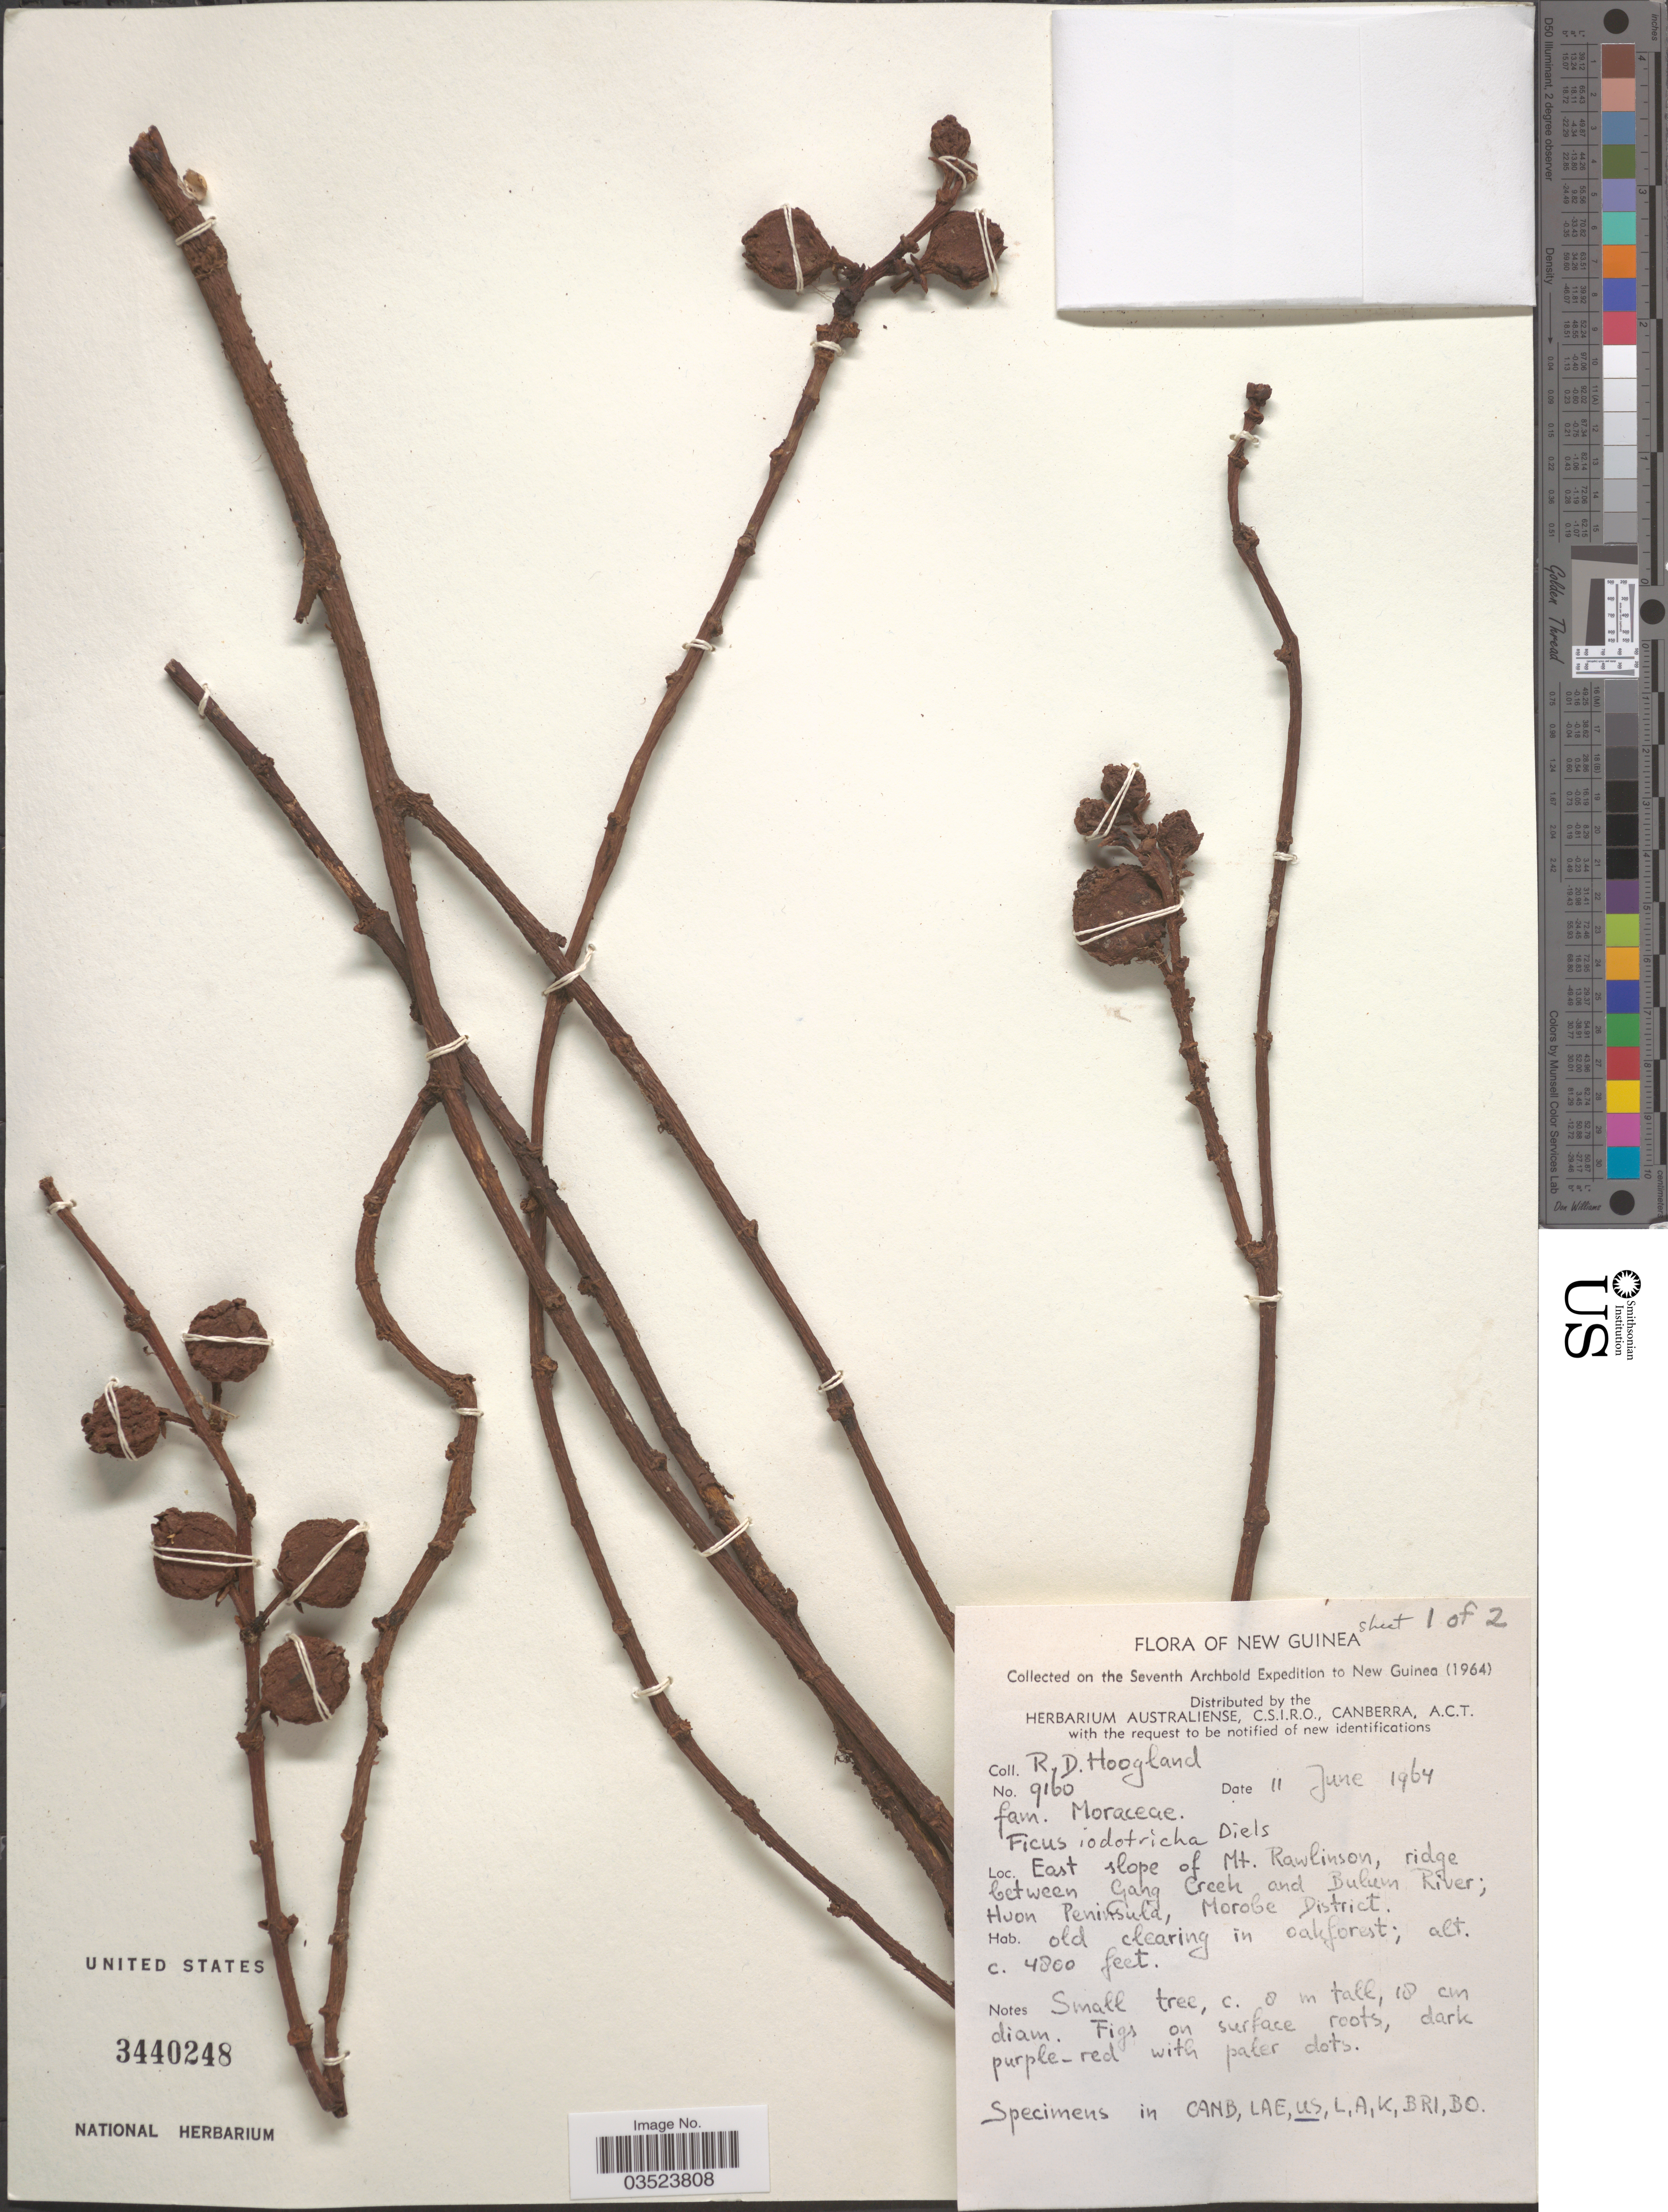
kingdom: Plantae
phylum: Tracheophyta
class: Magnoliopsida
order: Rosales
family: Moraceae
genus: Ficus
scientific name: Ficus iodotricha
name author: Diels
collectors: R. D. Hoogland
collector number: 9160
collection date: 1964-06-11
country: Papua New Guinea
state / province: Morobe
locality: New Guinea. East slope of Mt. Rawlinson, ridge between Gang Creek and Bulum* River; Huon Peninsula, Morobe District.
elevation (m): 1463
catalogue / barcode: US 3440248